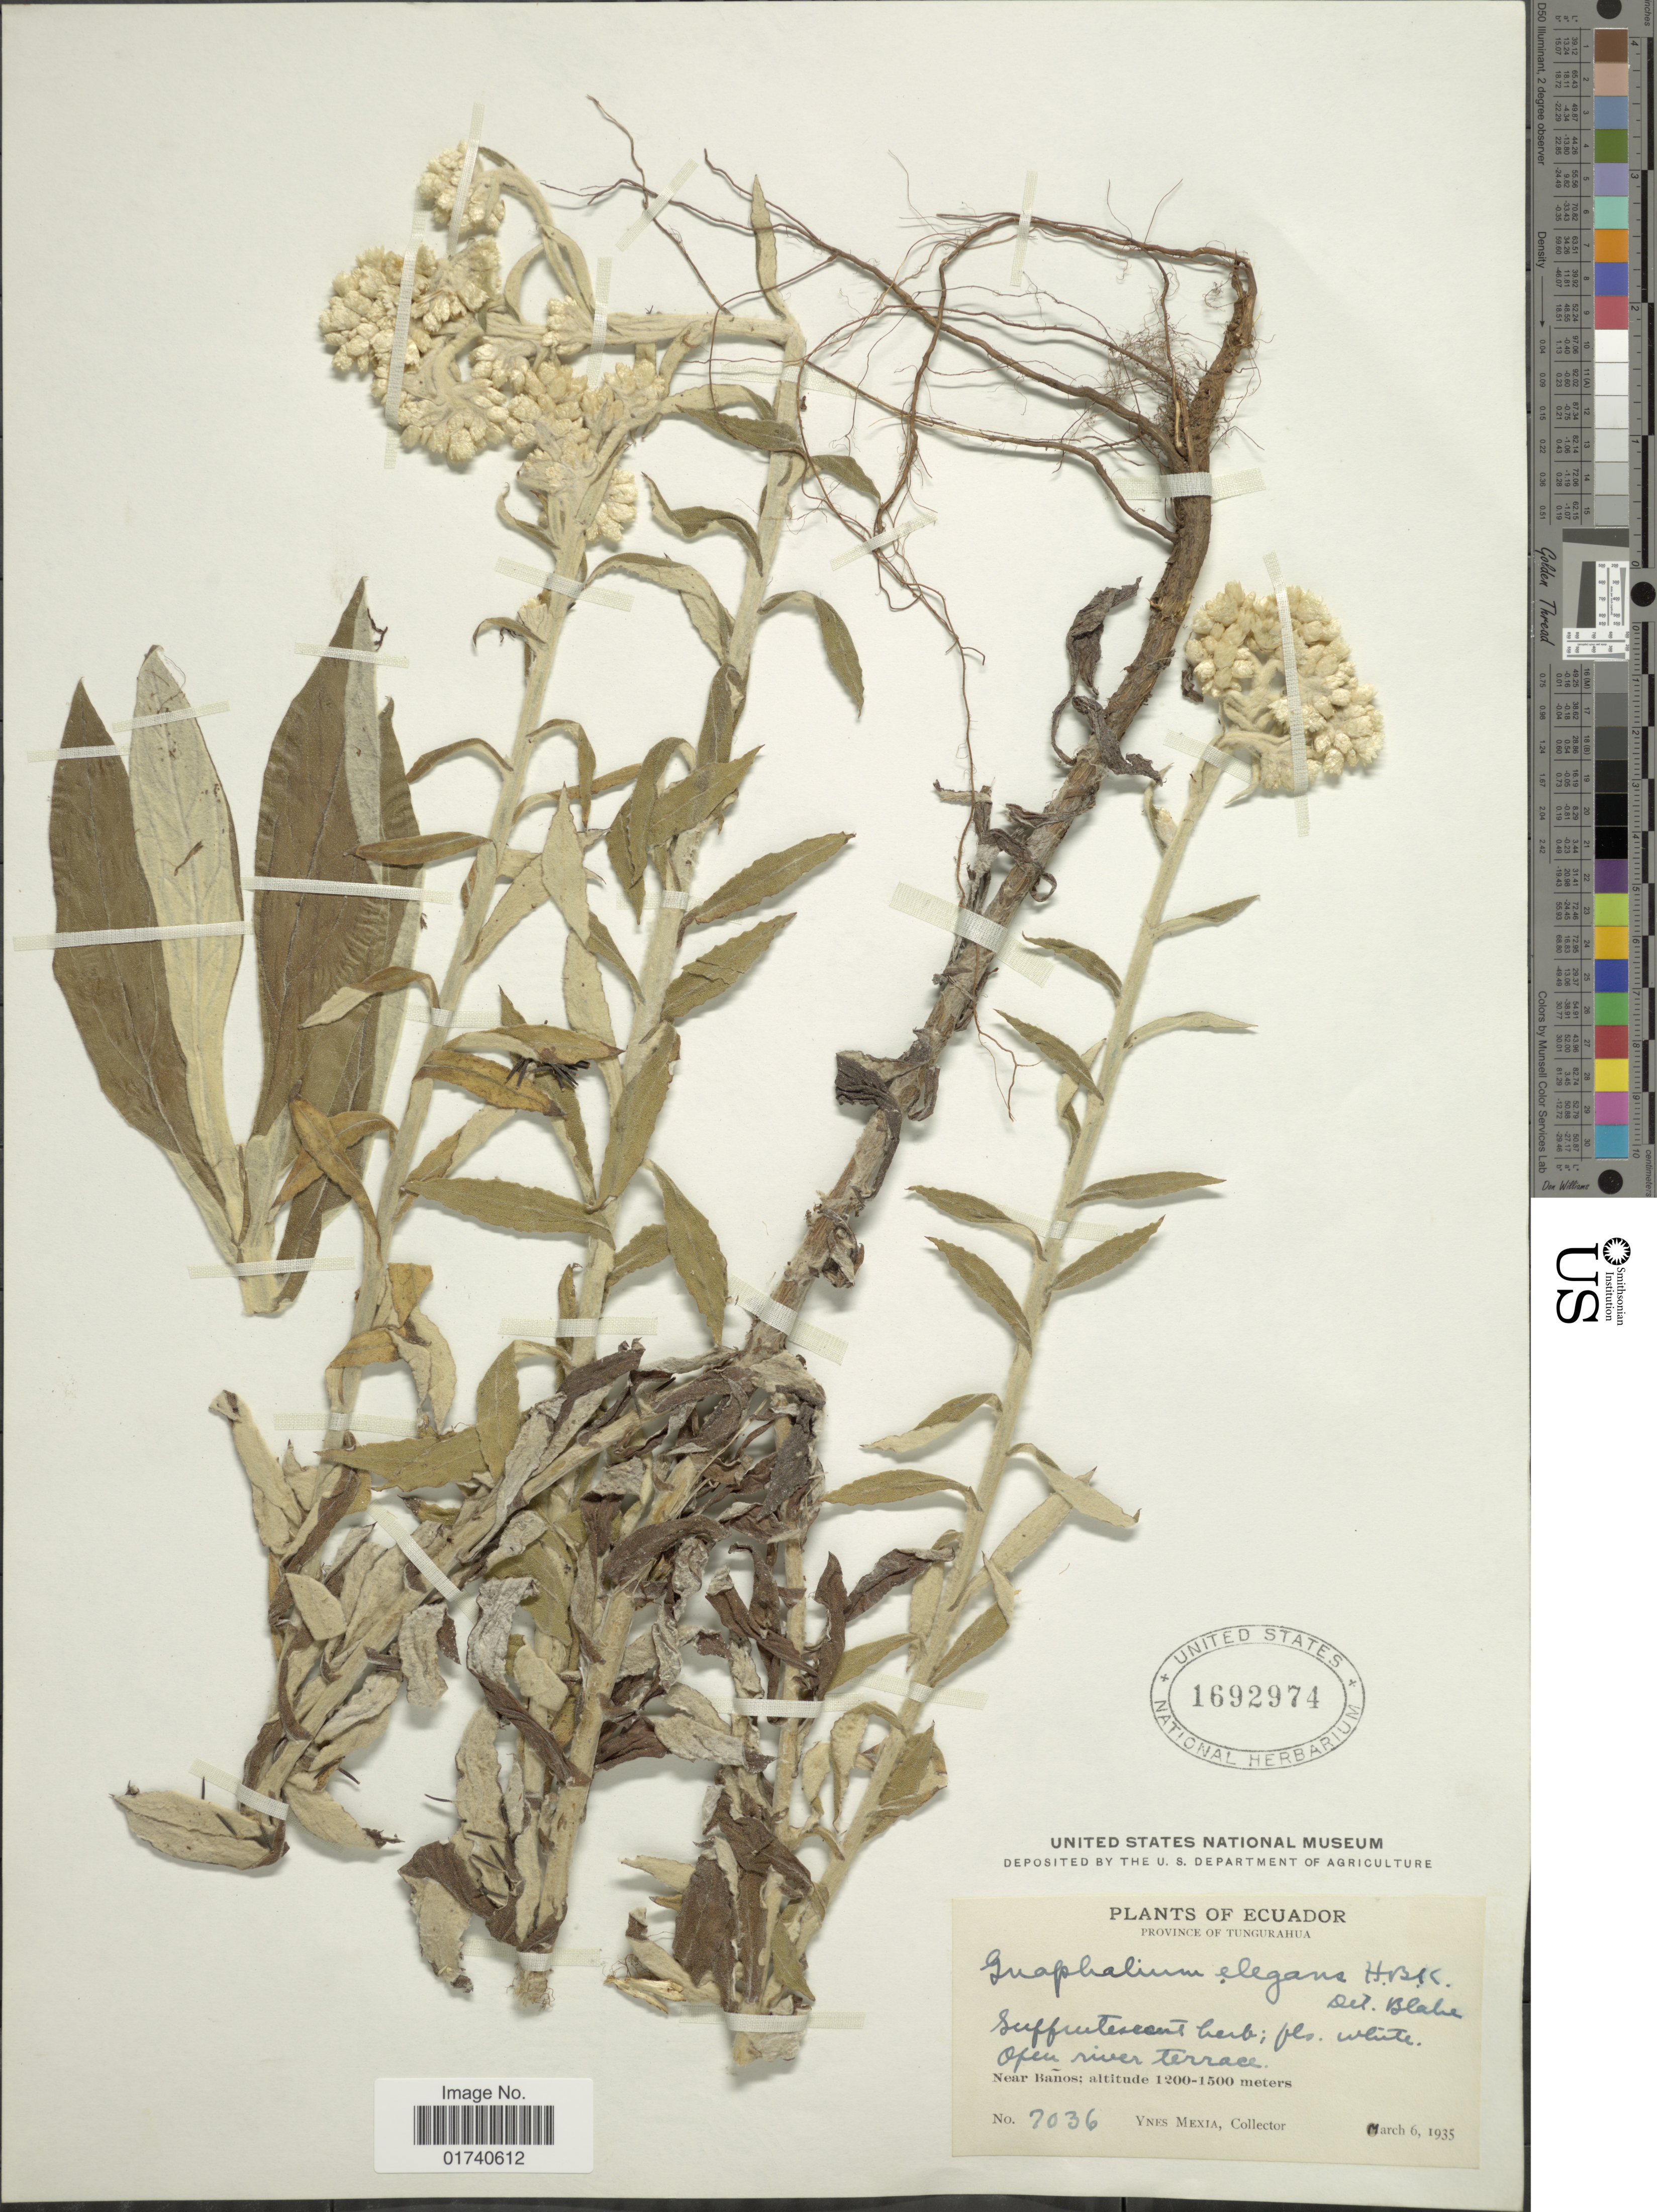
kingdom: Plantae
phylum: Tracheophyta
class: Magnoliopsida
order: Asterales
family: Asteraceae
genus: Pseudognaphalium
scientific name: Pseudognaphalium elegans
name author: (Kunth) Kartesz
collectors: Y. Mexia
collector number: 7036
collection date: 1935-03-06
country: Ecuador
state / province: Tungurahua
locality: Province of Tungurahua. Near Banos.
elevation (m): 1200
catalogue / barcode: US 1692974